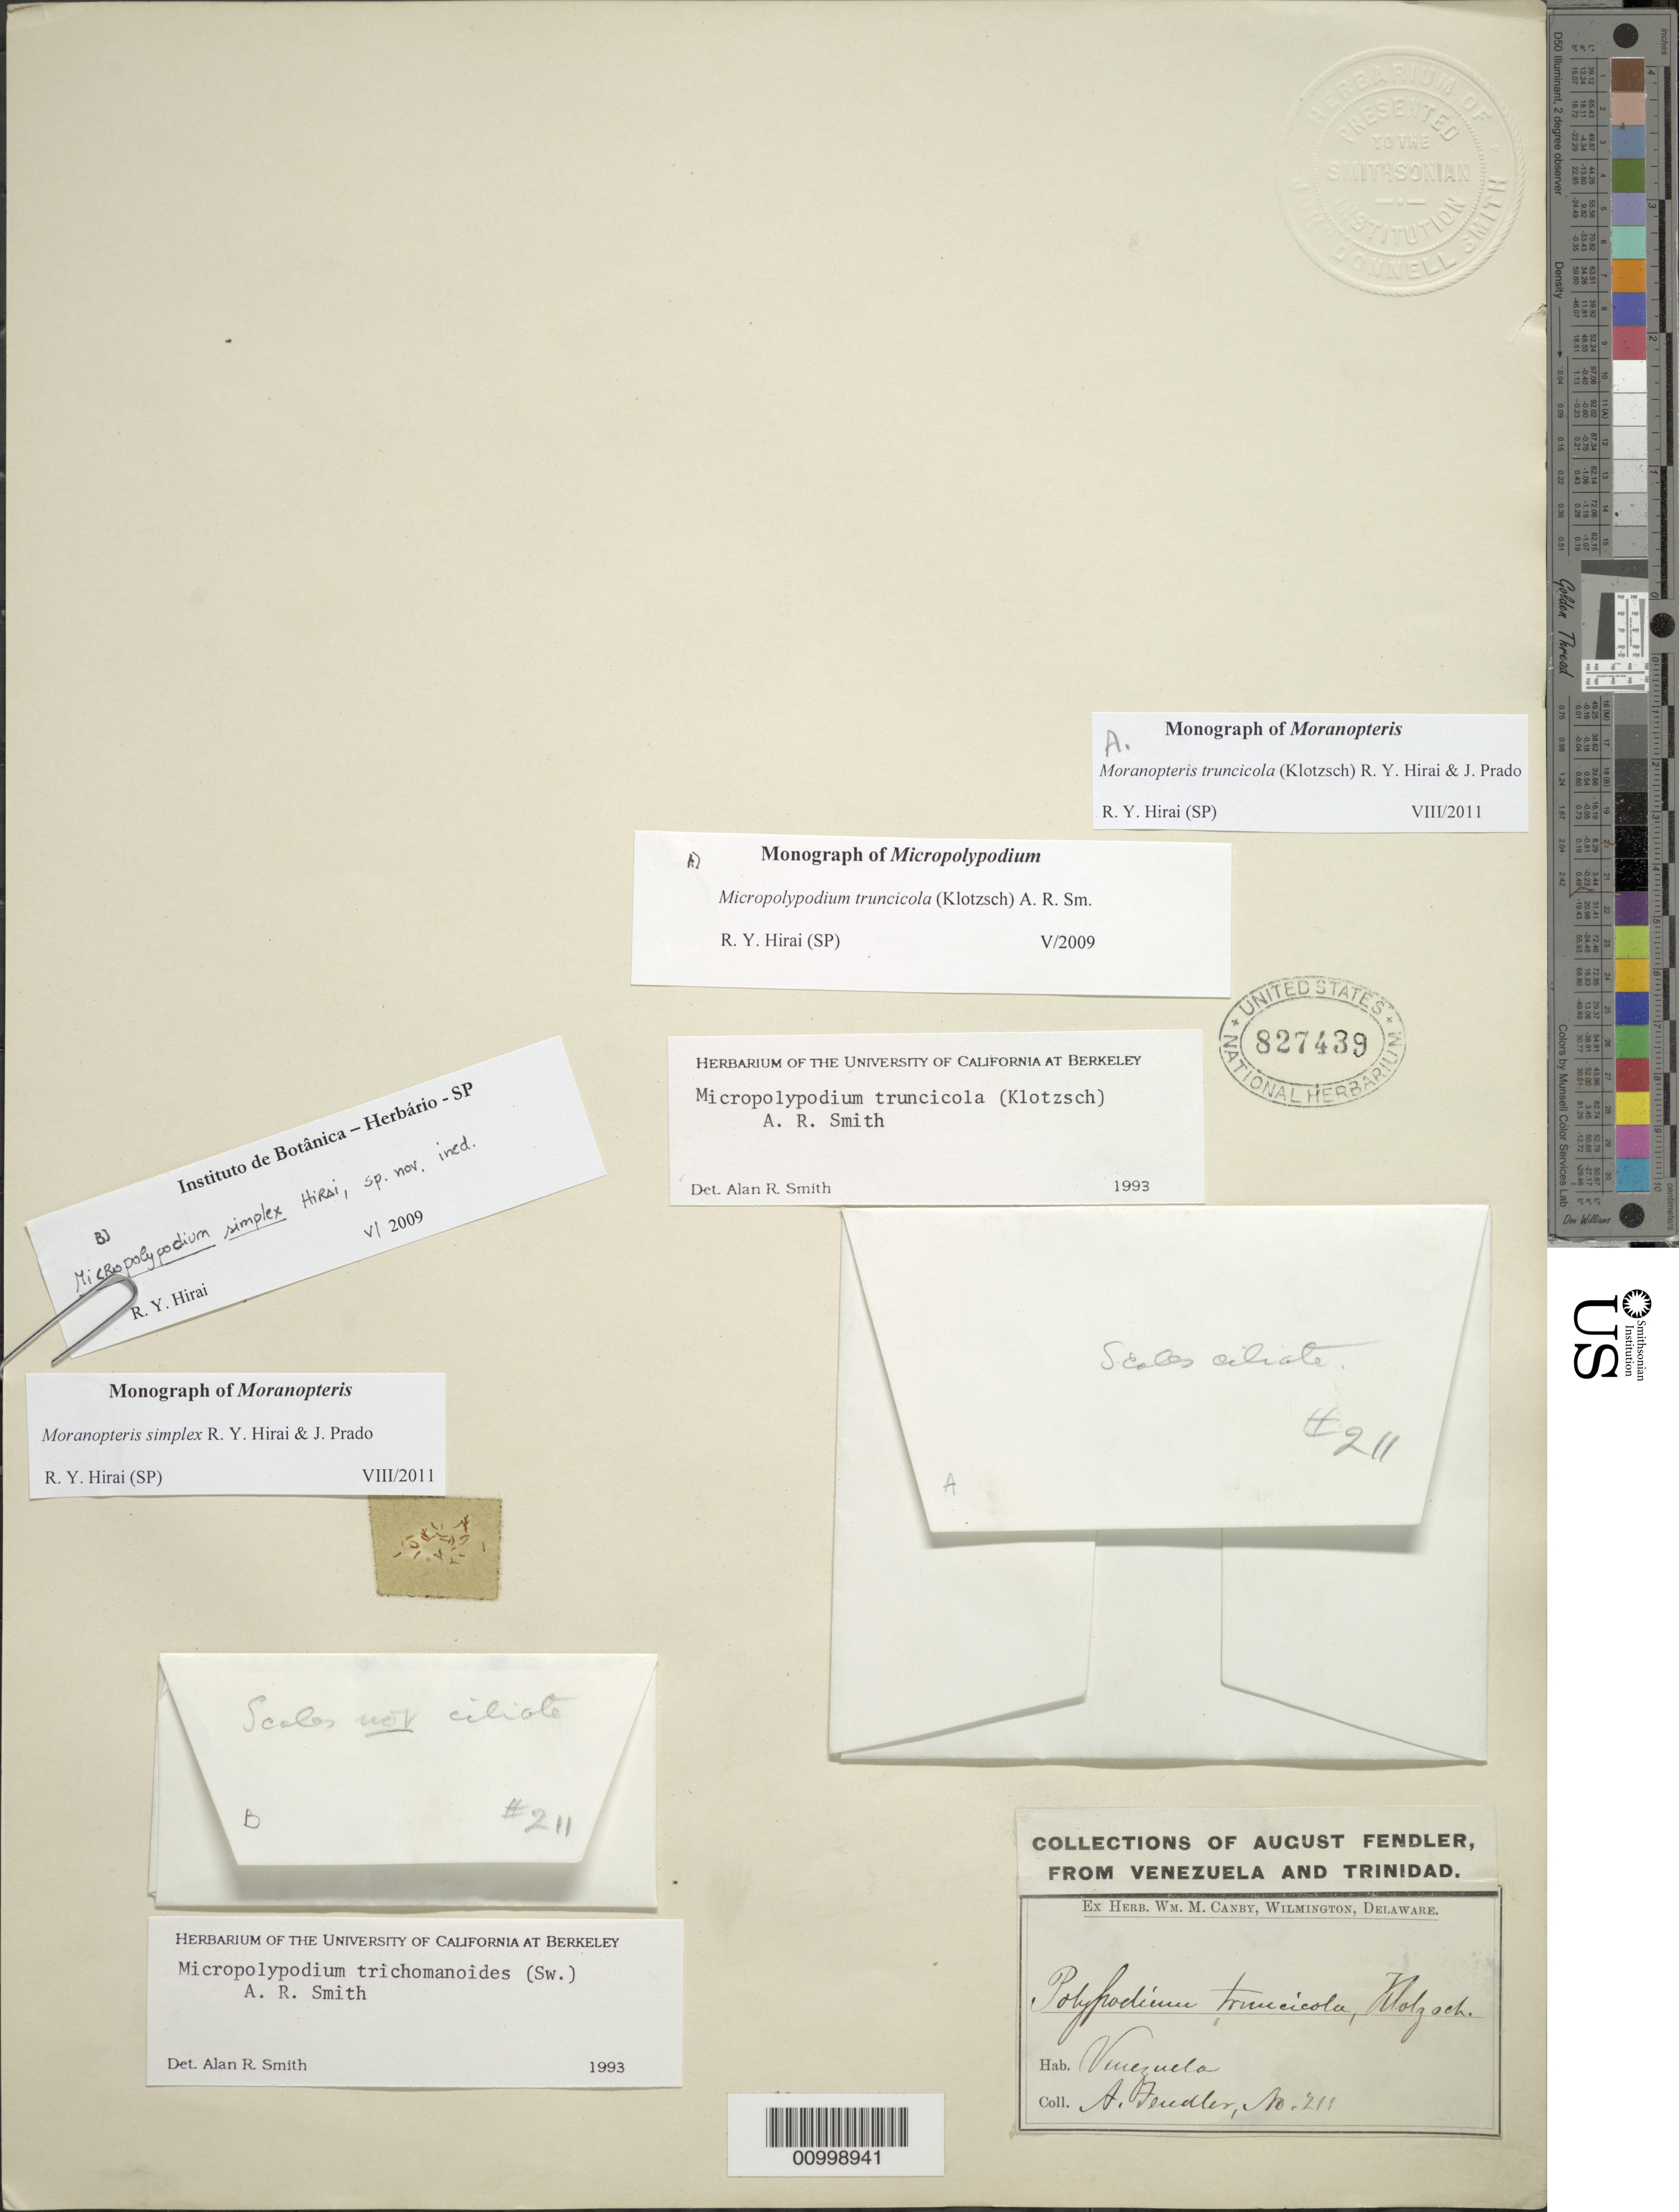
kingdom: Plantae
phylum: Tracheophyta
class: Polypodiopsida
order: Polypodiales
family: Polypodiaceae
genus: Moranopteris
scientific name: Moranopteris truncicola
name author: (Klotzsch) R. Y. Hirai & J. Prado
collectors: A. Fendler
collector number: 211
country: Venezuela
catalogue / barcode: US 827439